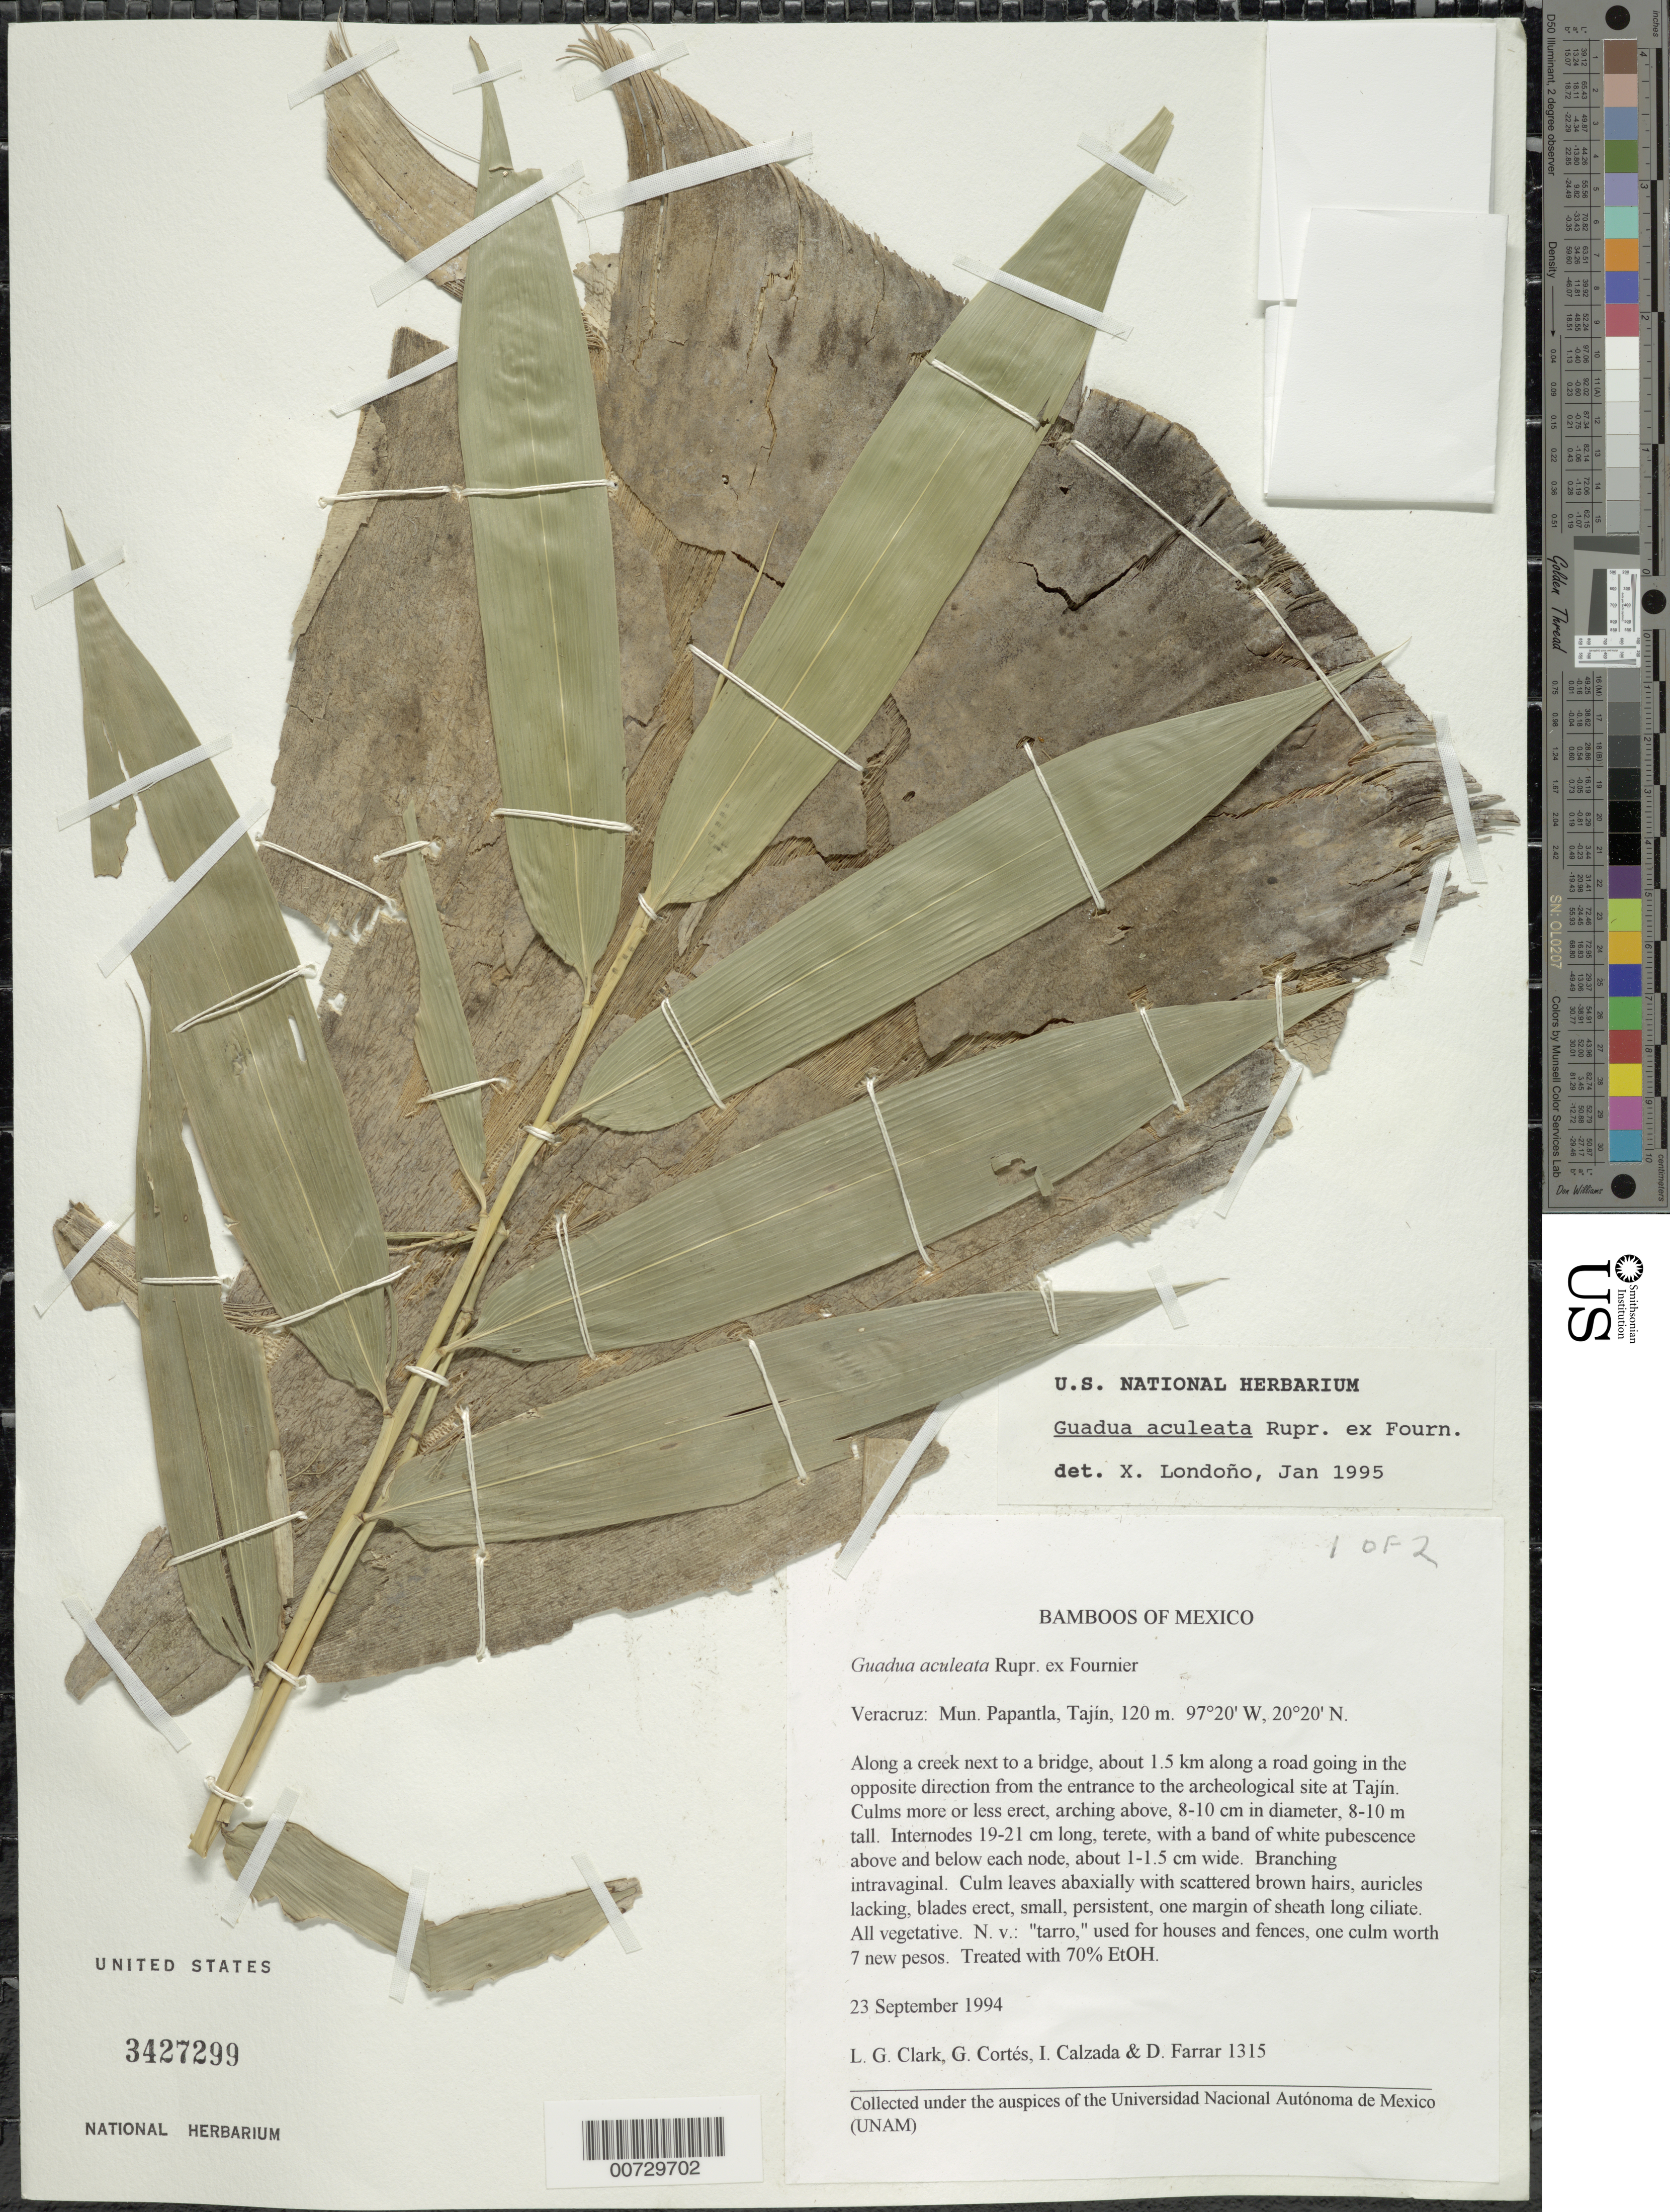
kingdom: Plantae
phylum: Tracheophyta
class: Liliopsida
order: Poales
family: Poaceae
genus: Guadua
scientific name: Guadua aculeata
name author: Rupr. ex E. Fourn.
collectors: L. G. Clark, G. Cortés R., I. Calzada & D. R. Farrar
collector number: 1315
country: Mexico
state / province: Veracruz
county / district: Papantla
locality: Tajin, entrance to the archeological site.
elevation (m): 120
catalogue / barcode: US 3427299